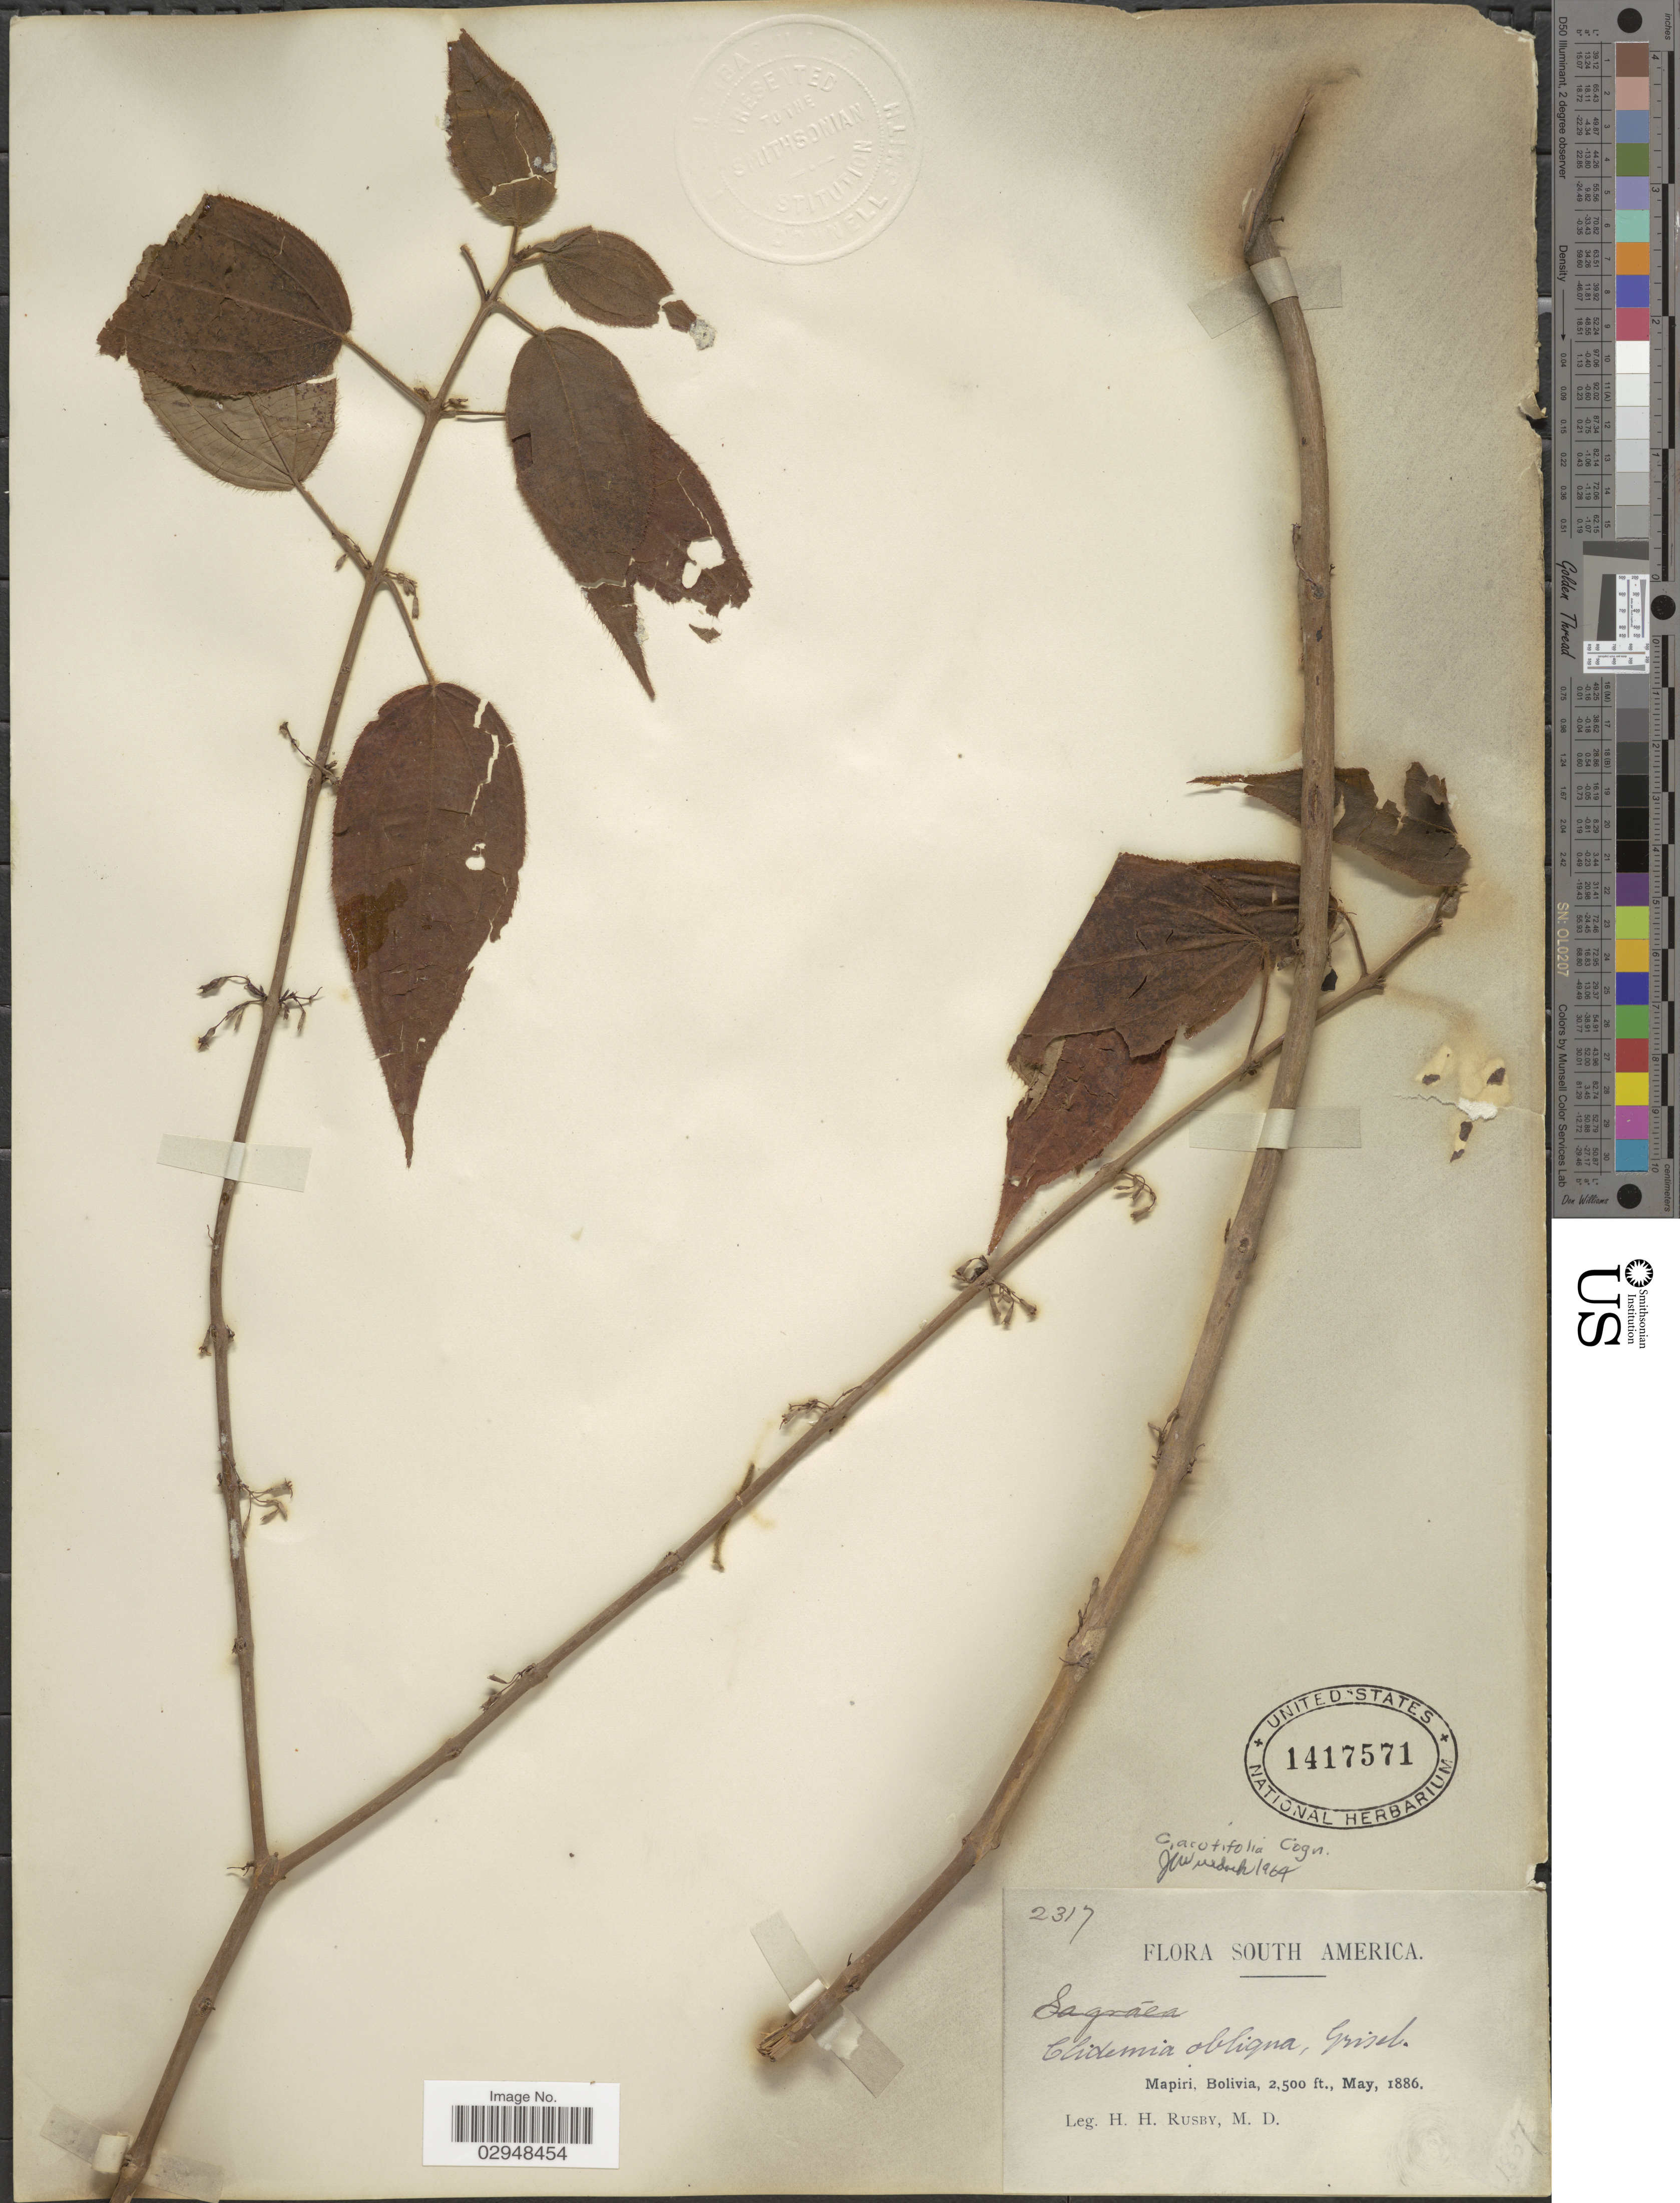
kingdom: Plantae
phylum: Tracheophyta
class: Magnoliopsida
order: Myrtales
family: Melastomataceae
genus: Clidemia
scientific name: Clidemia acutifolia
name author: Cogn.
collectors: H. H. Rusby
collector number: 2317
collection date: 1886-05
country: Bolivia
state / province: La Páz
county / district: Larecaja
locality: Mapiri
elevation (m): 762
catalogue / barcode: US 1417571